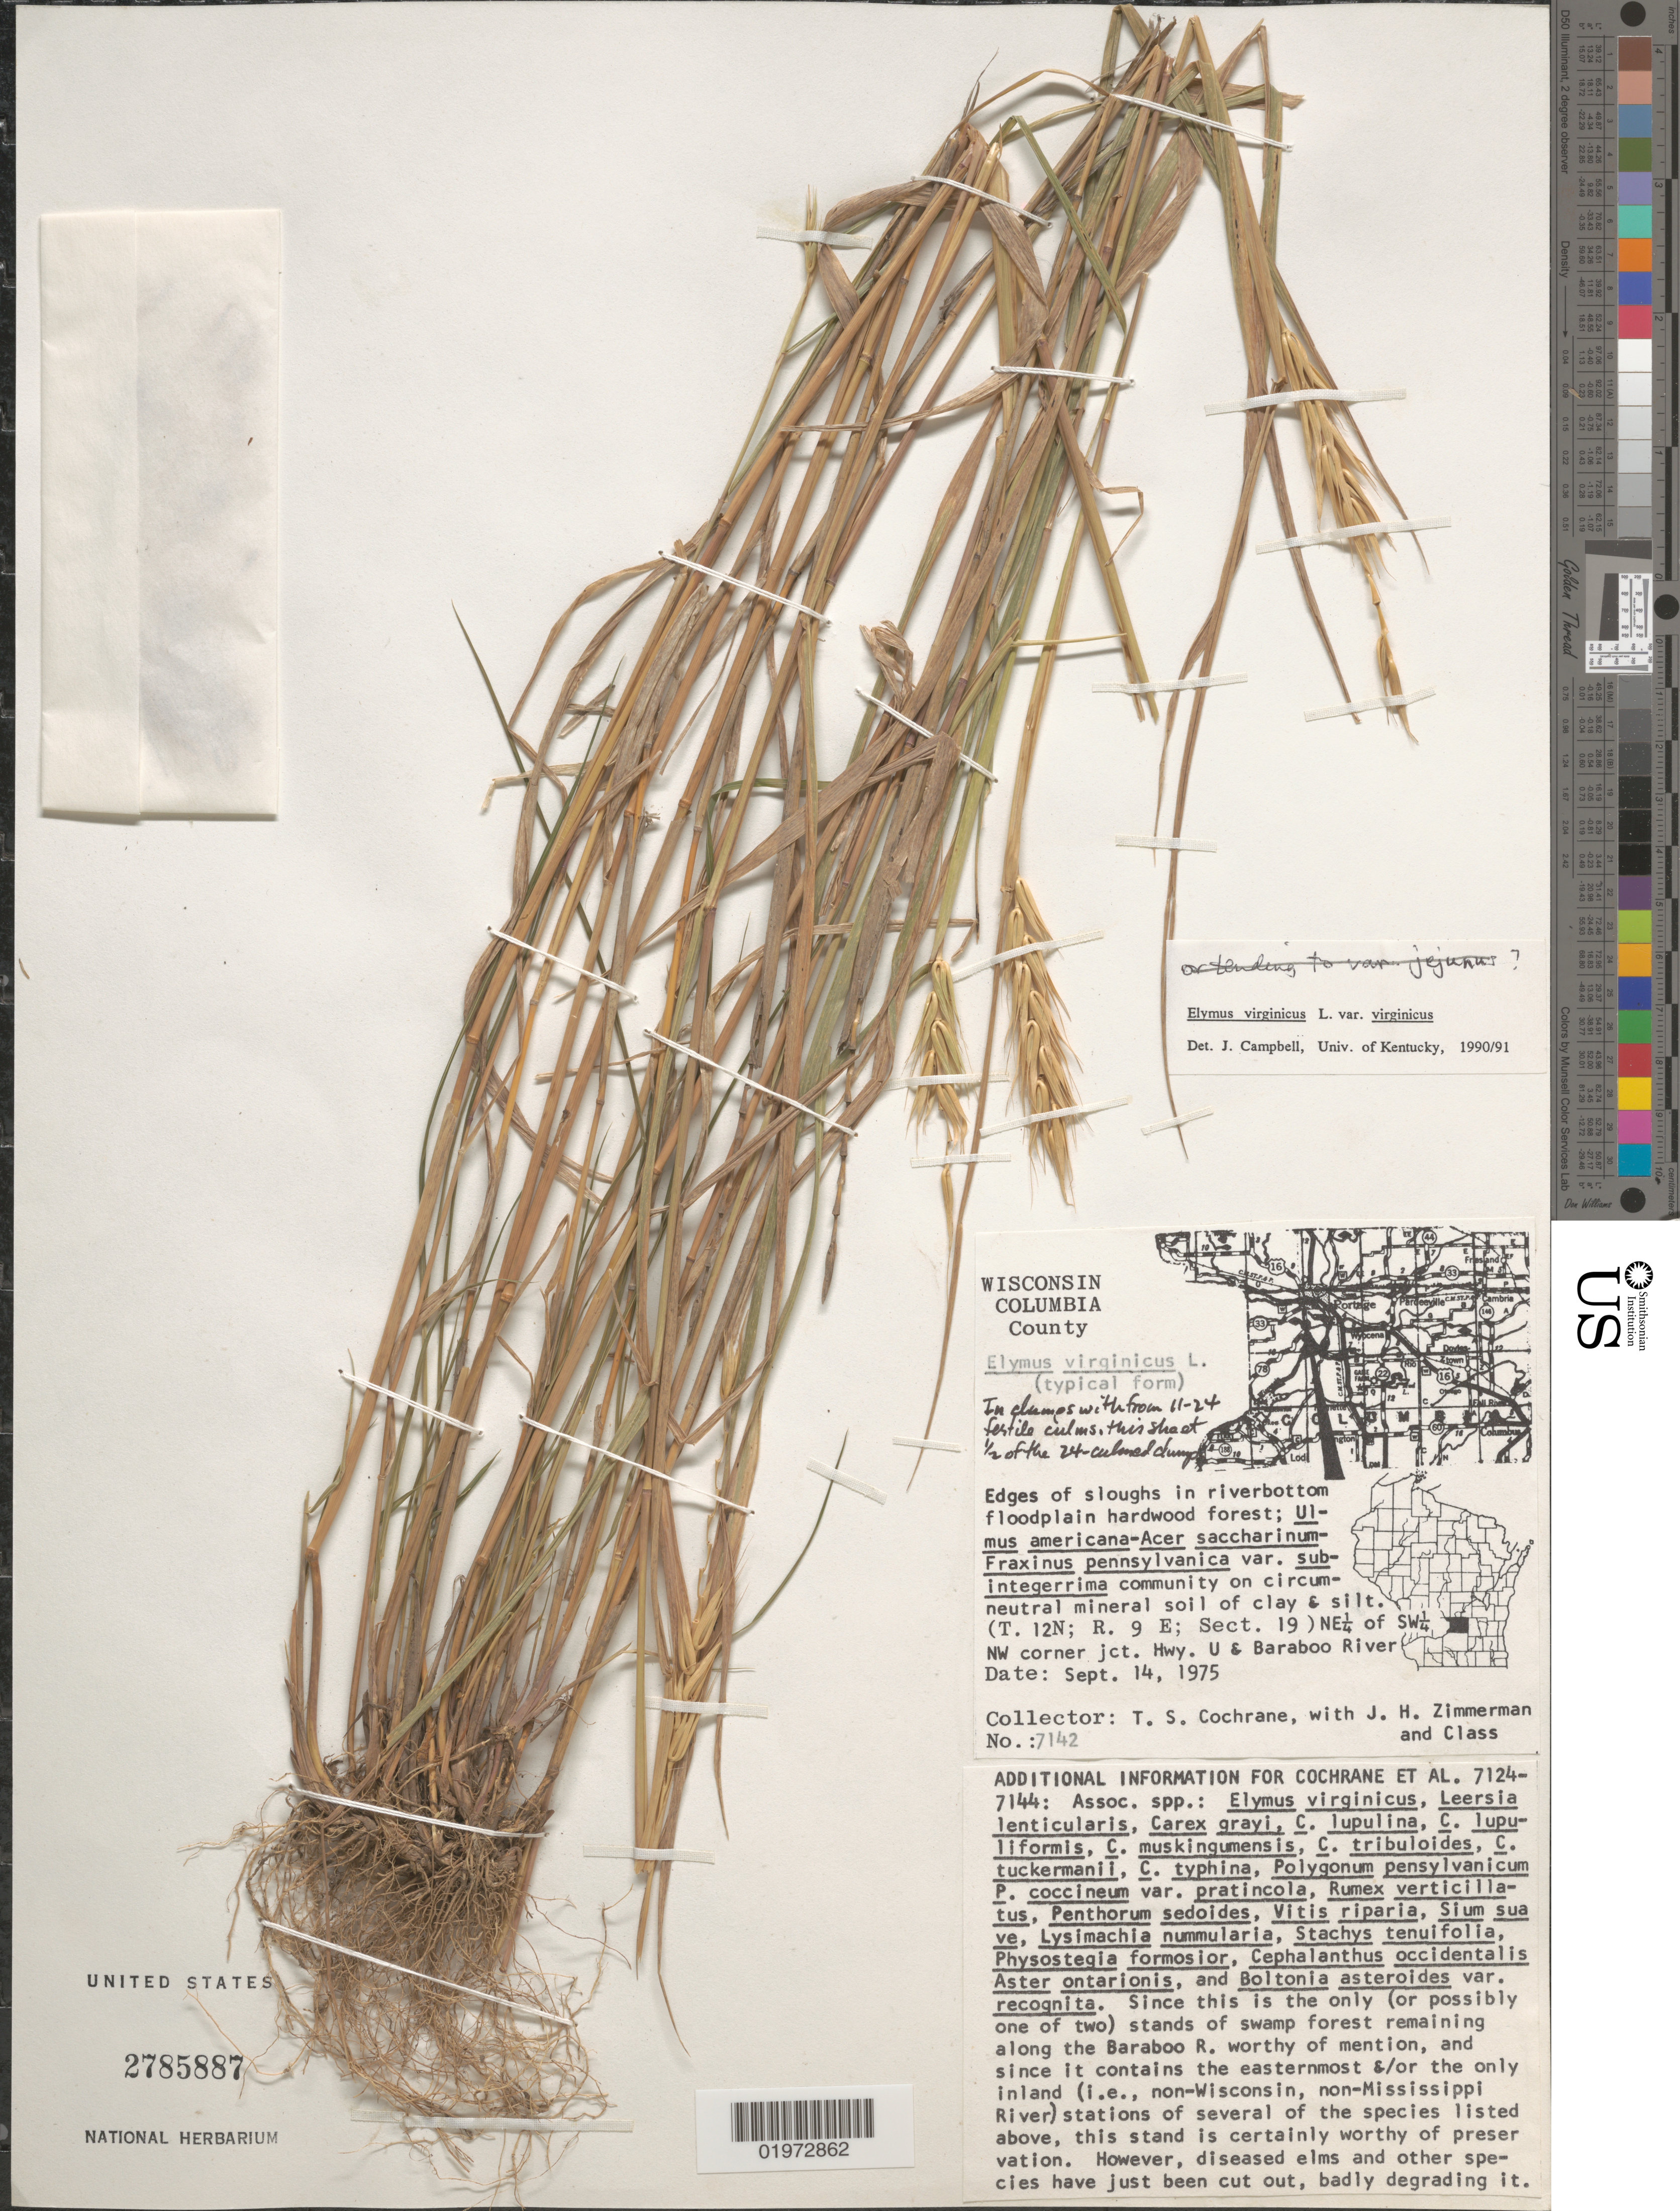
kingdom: Plantae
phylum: Tracheophyta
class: Liliopsida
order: Poales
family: Poaceae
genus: Elymus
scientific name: Elymus virginicus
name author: L.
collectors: T. S. Cochrane, J. Zimmerman & Class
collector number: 7142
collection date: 1975-09-14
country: United States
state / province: Wisconsin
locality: Columbia County. (T. 12N; R. 9 E; Sect. 19) NE¼ of SW¼ NW corner jct. Hwy. U & Baraboo River.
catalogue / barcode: US 2785887